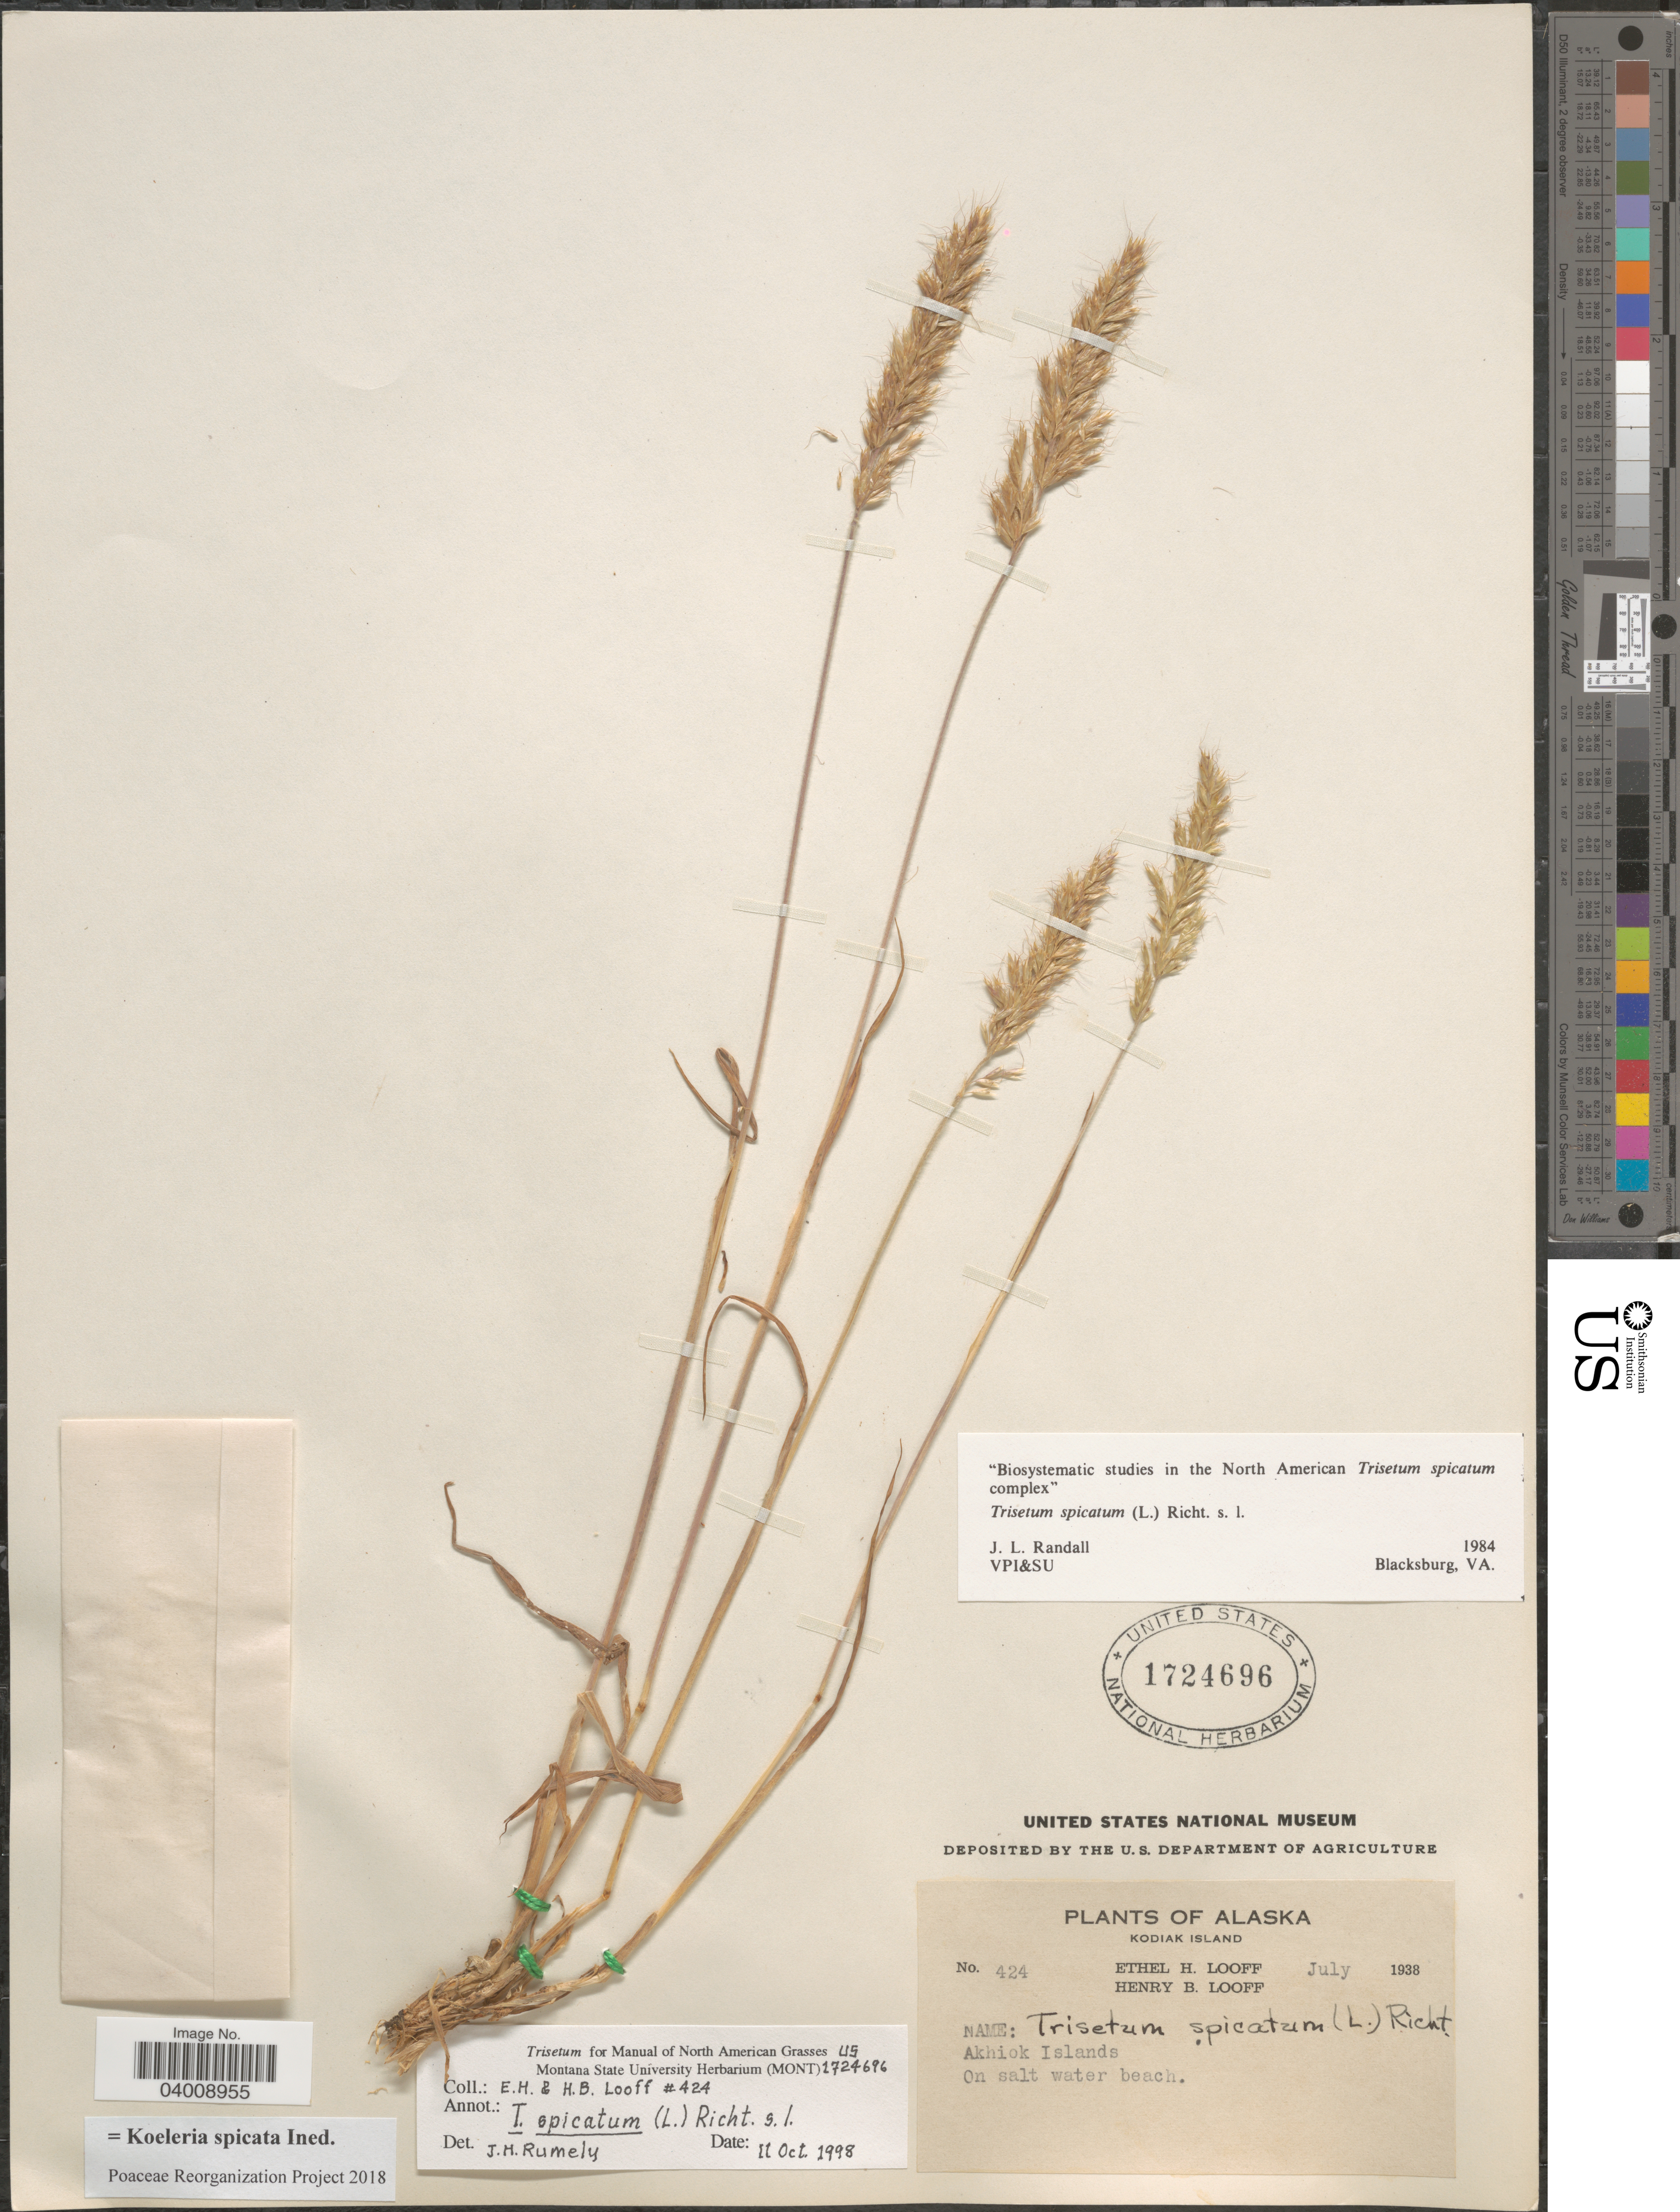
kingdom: Plantae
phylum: Tracheophyta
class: Liliopsida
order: Poales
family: Poaceae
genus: Koeleria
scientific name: Koeleria spicata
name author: (L.) Barberá et al.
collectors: E. Looff & H. Looff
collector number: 424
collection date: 1938-07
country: United States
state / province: Alaska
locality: Kodiak Island. Akhiok Islands.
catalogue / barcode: US 1724696